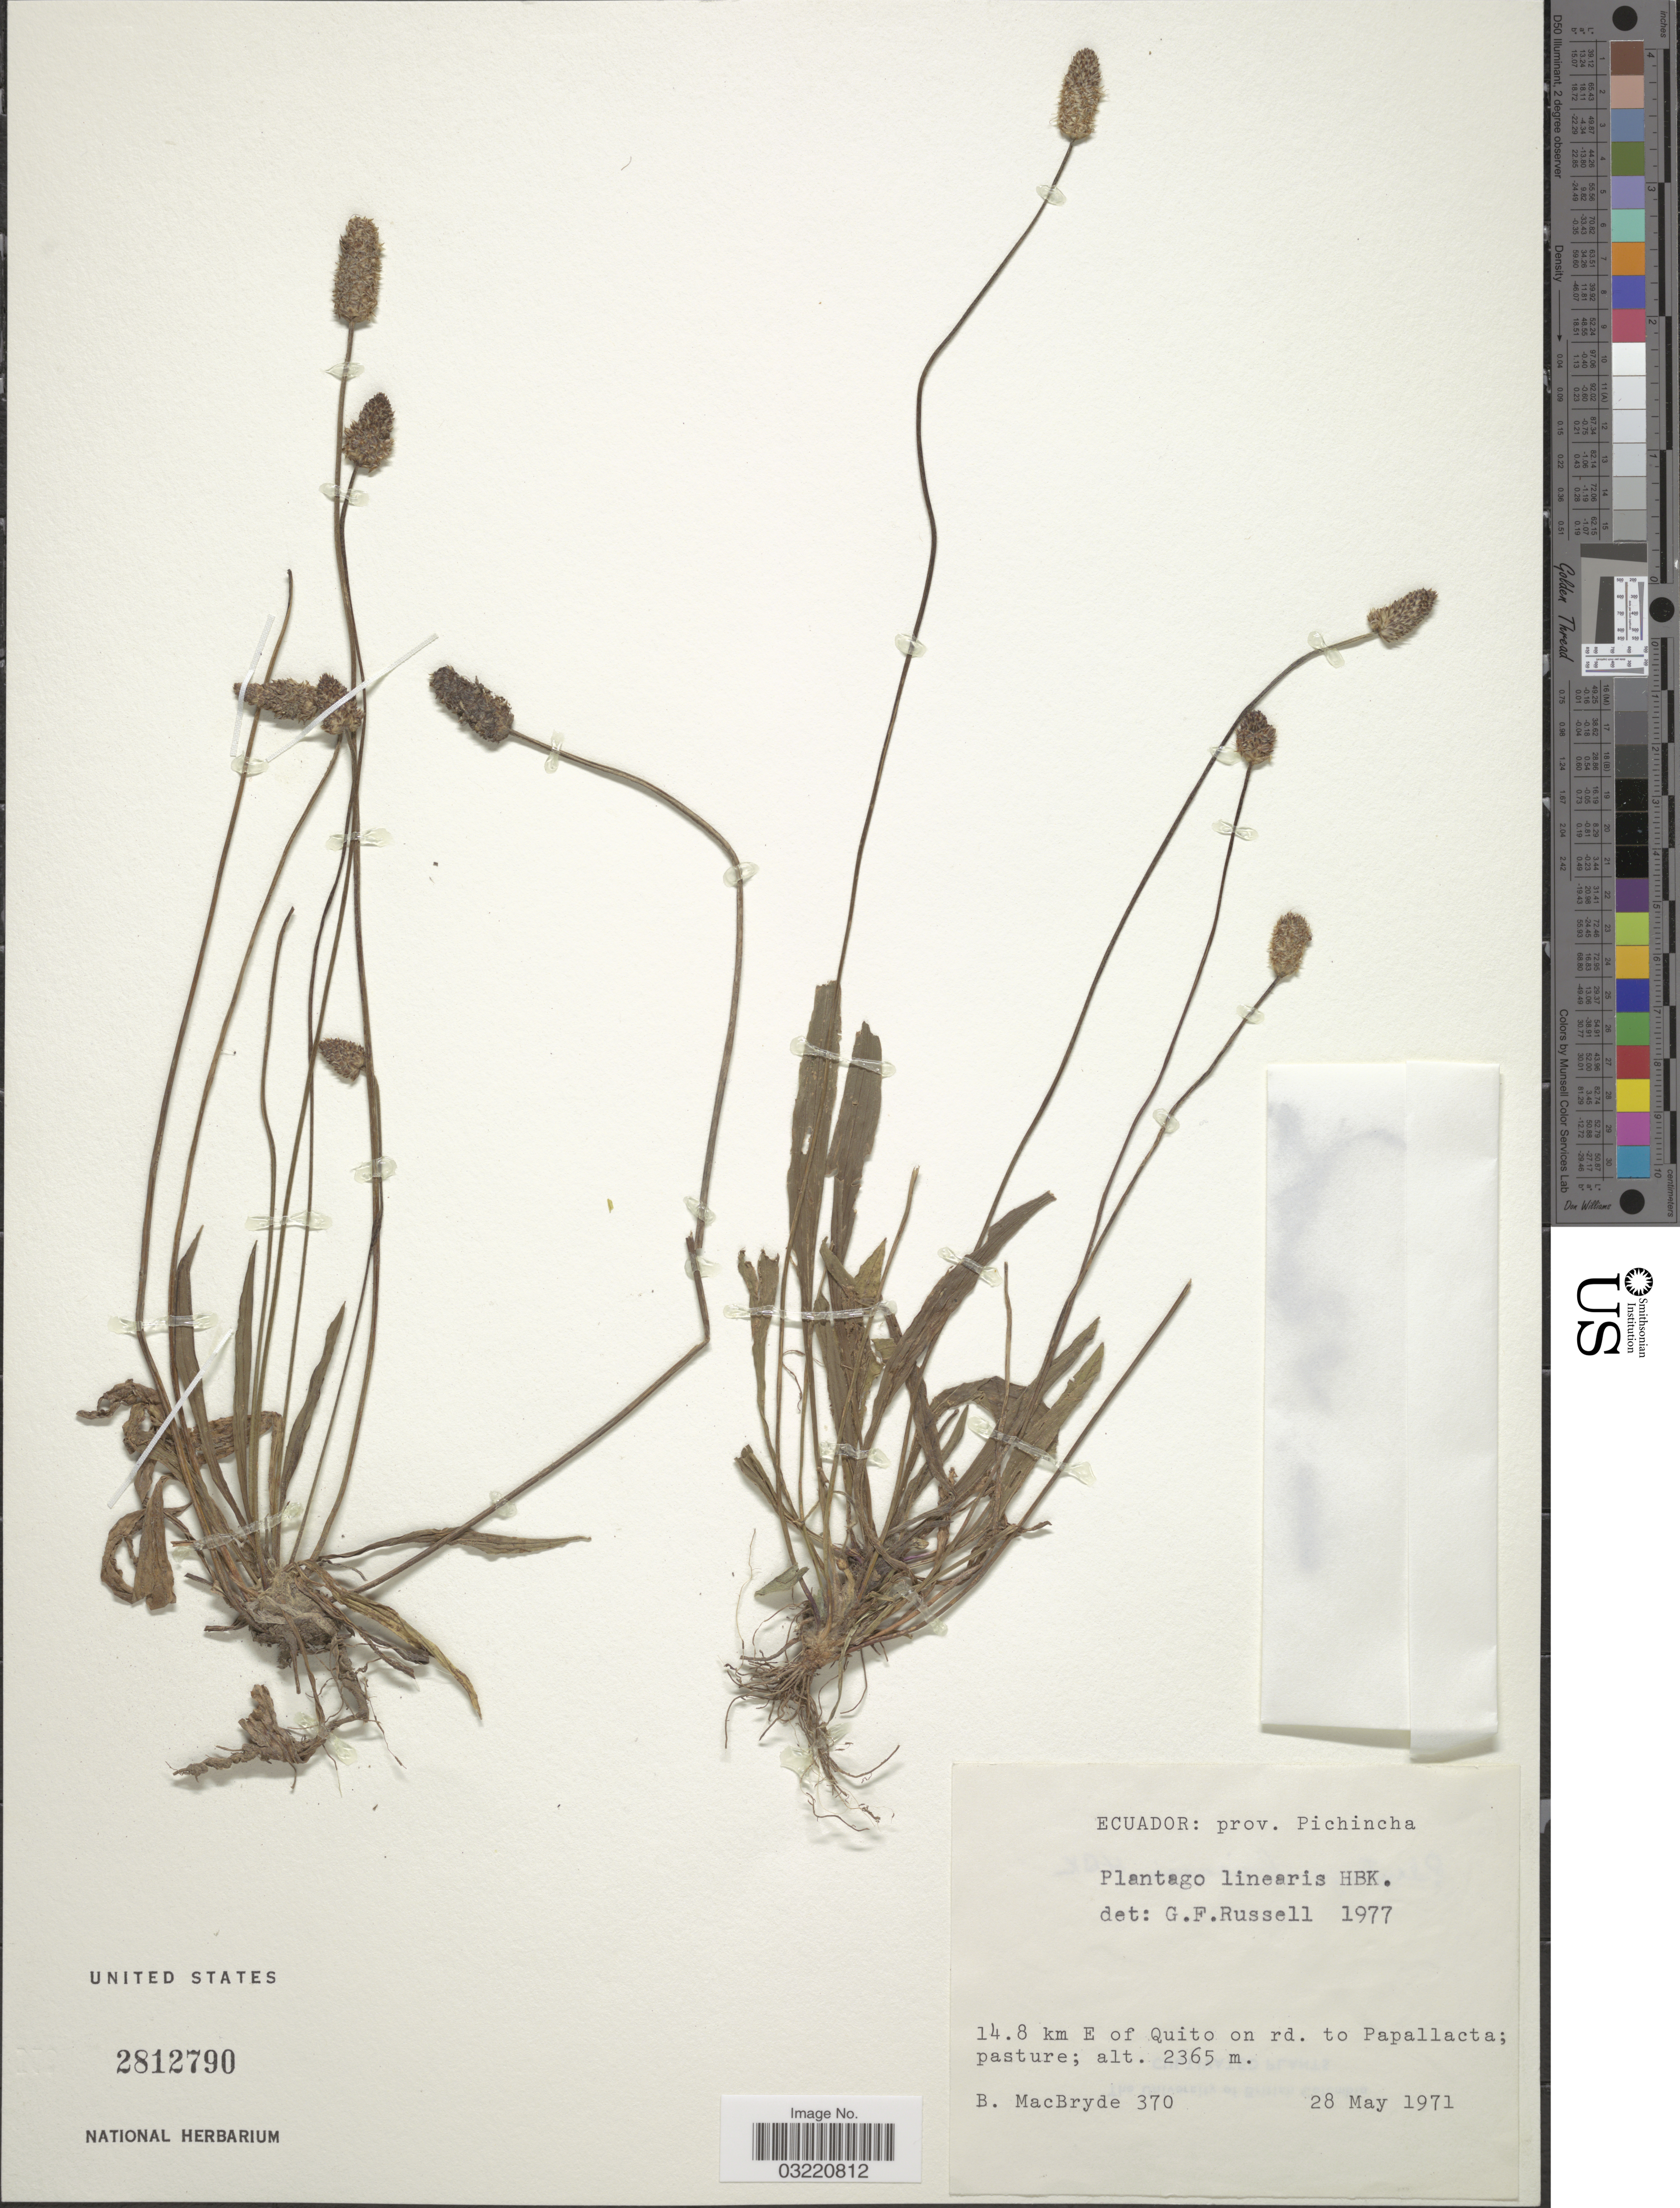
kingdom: Plantae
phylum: Tracheophyta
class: Magnoliopsida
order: Lamiales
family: Plantaginaceae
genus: Plantago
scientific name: Plantago linearis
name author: Kunth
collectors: B. MacBryde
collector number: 370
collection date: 1971-05-28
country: Ecuador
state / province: Pichincha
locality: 14.8 km E of Quito on rd. to Papallacta; pasture.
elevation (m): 2365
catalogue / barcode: US 2812790